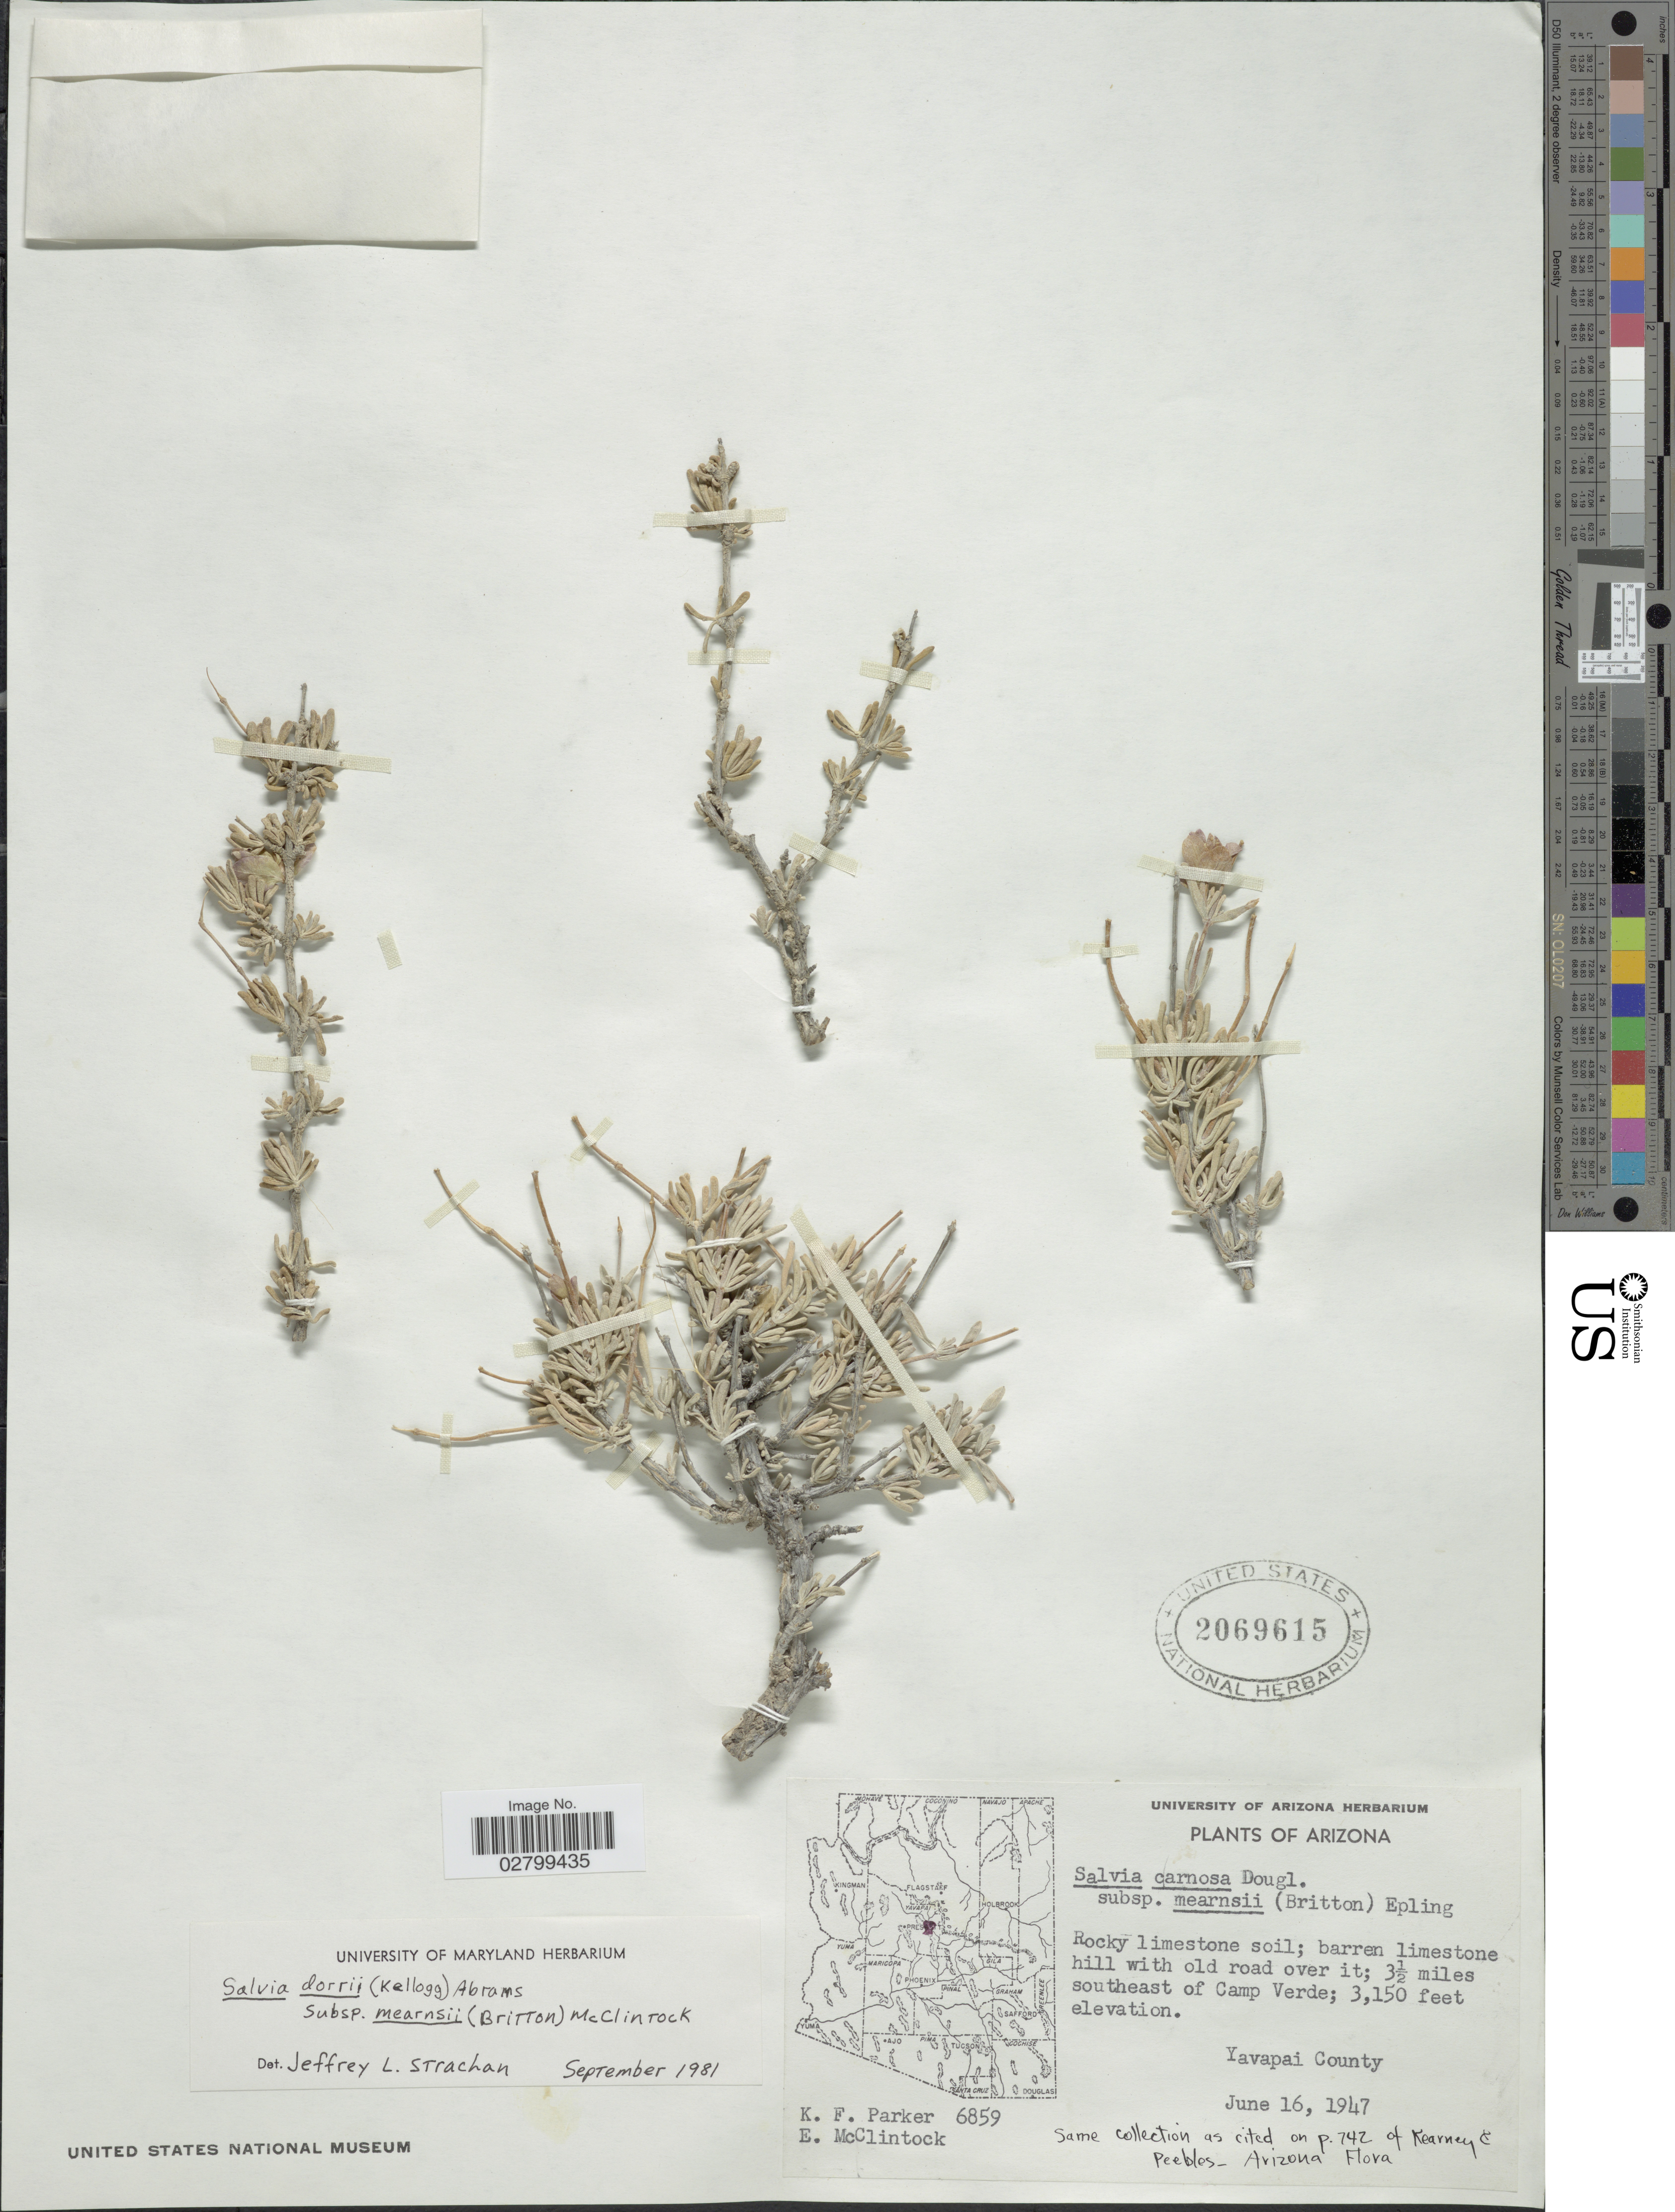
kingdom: Plantae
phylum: Tracheophyta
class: Magnoliopsida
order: Lamiales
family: Lamiaceae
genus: Salvia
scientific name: Salvia dorrii subsp. mearnsii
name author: (Britton) E. M. McClint.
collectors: K. F. Parker & E. McClintock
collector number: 6859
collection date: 1947-06-16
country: United States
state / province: Arizona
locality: Rocky limestone soil; barren limestone hill with old road over it; 3½ miles southeast of Camp Verde. Yavapai County.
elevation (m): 960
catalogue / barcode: US 2069615